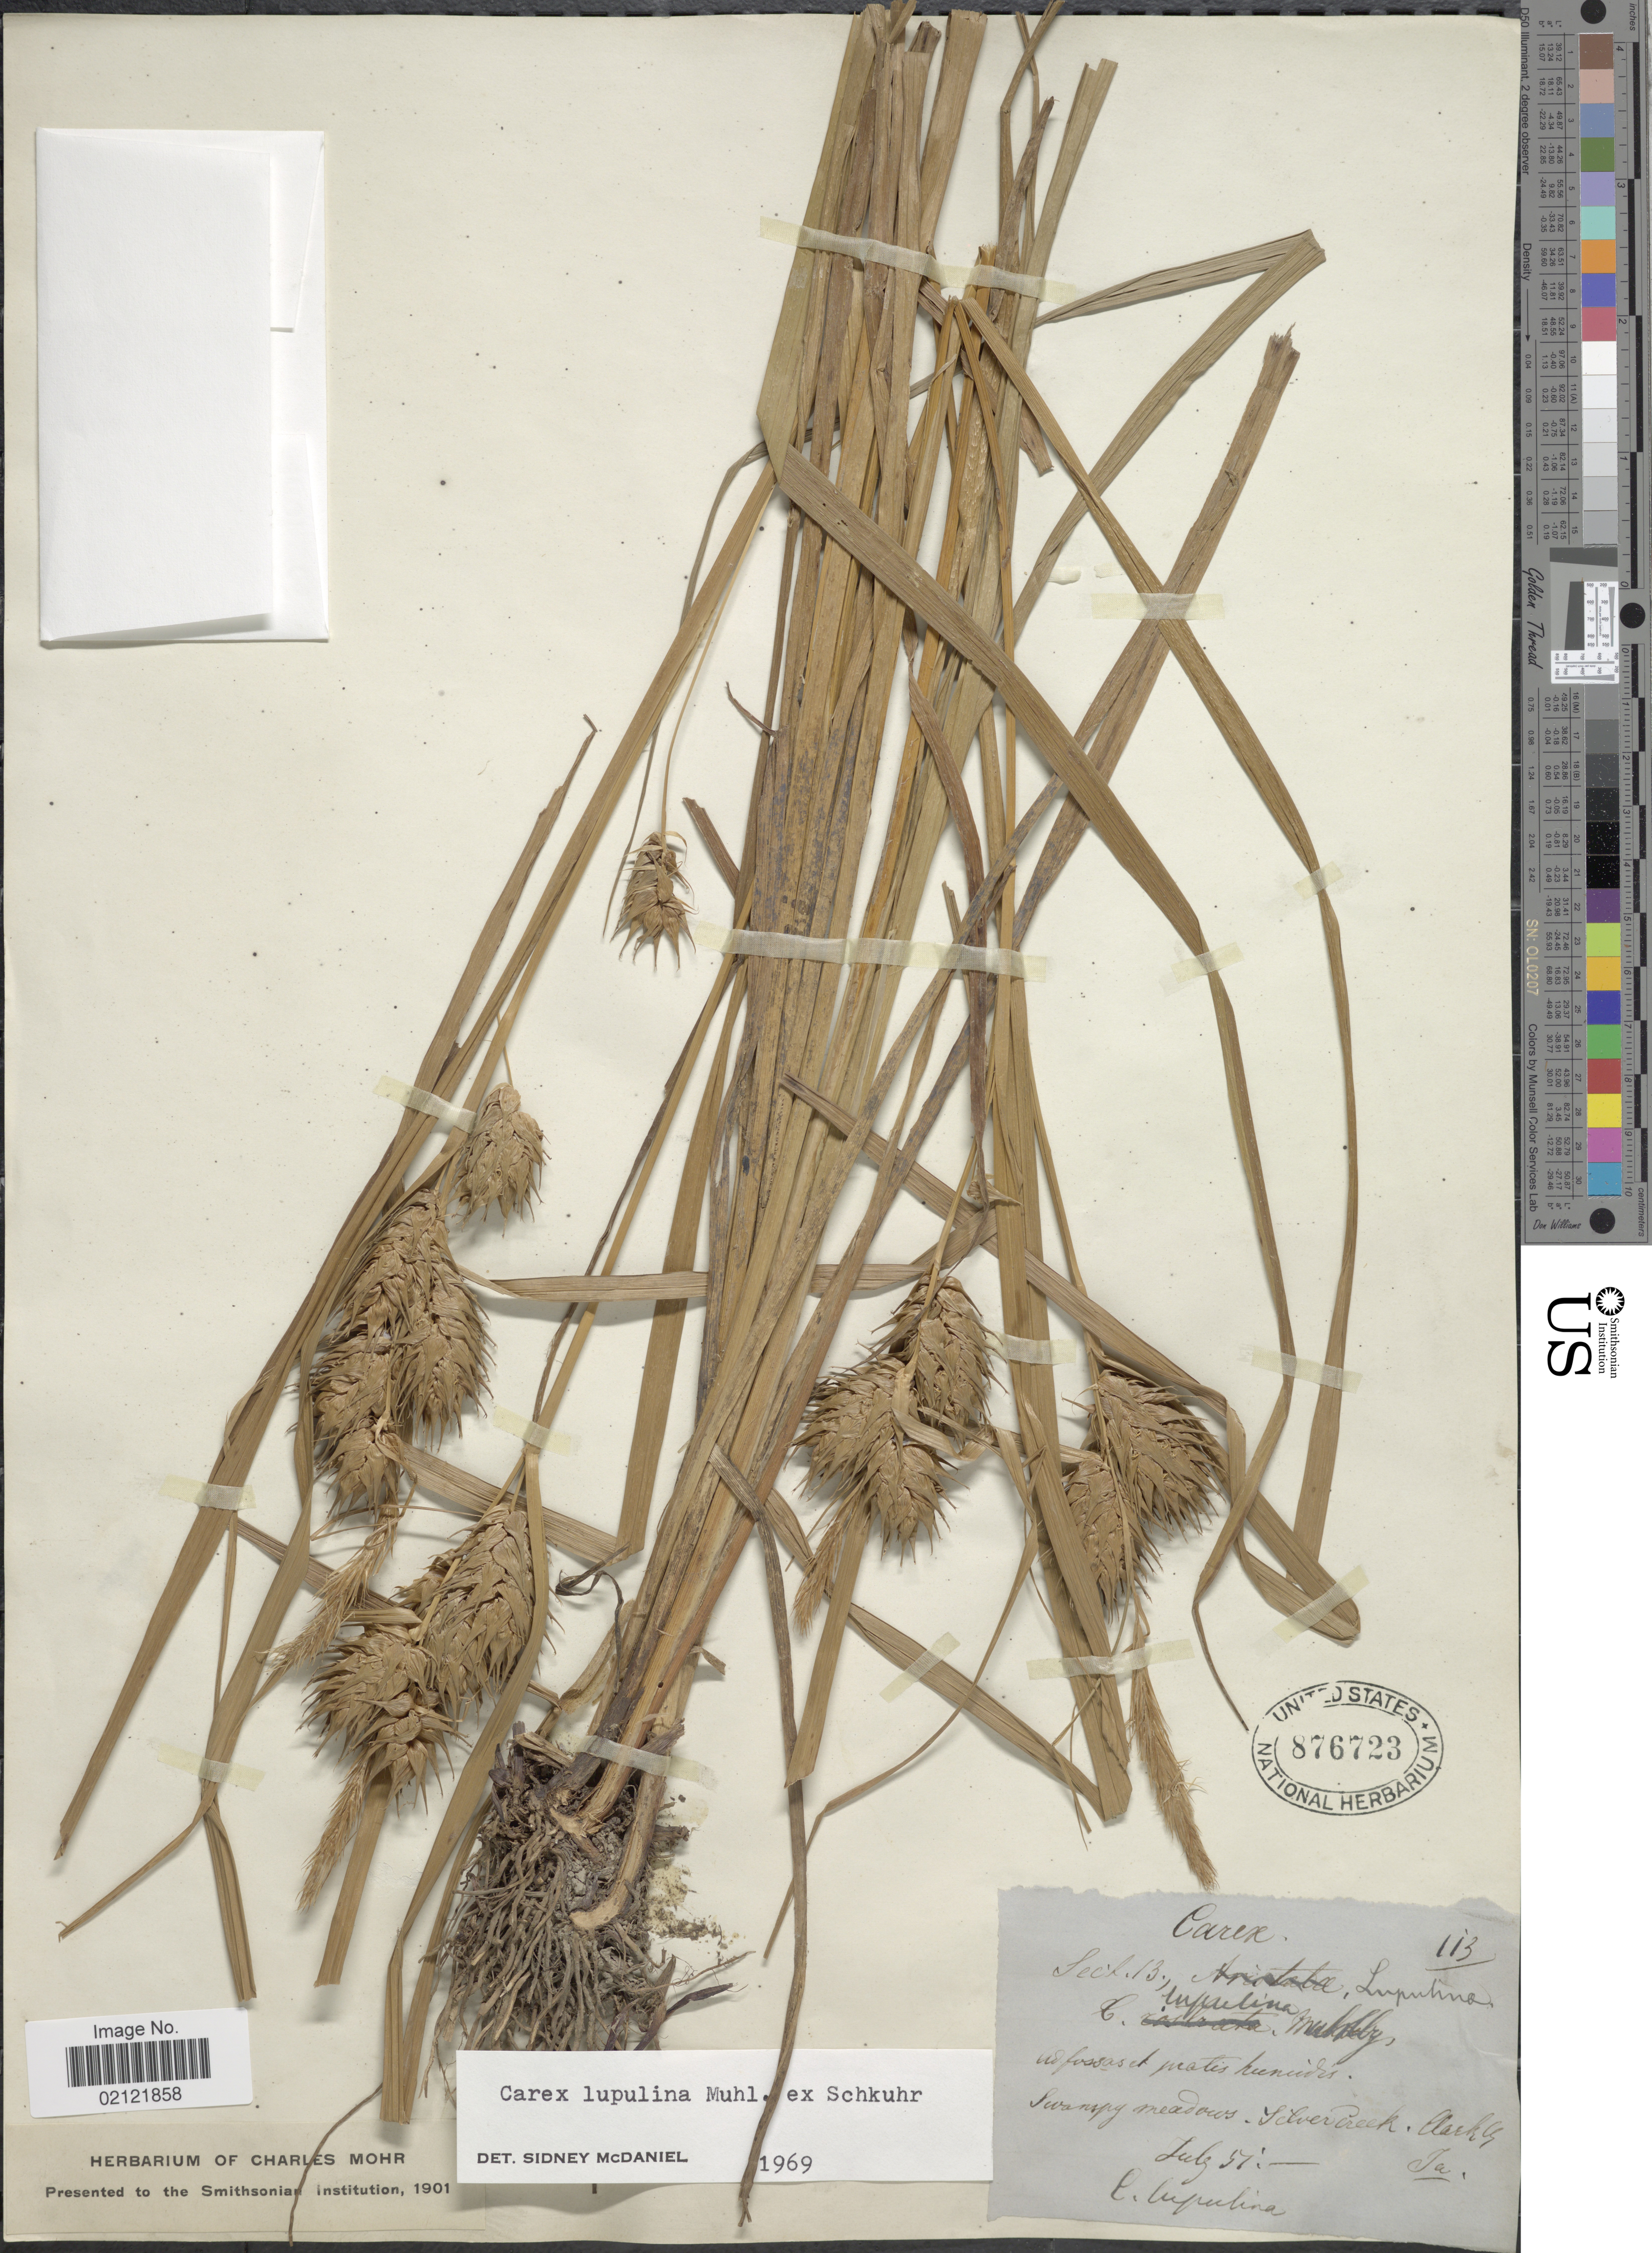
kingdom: Plantae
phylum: Tracheophyta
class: Liliopsida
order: Poales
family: Cyperaceae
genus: Carex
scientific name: Carex lupulina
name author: Muhl. ex Willd.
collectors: C. Cupulina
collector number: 113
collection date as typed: Transcribed d/m/y: /7/51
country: United States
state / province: Indiana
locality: Swampy meadows, Silver Creek, Clark Co.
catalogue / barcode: US 876723